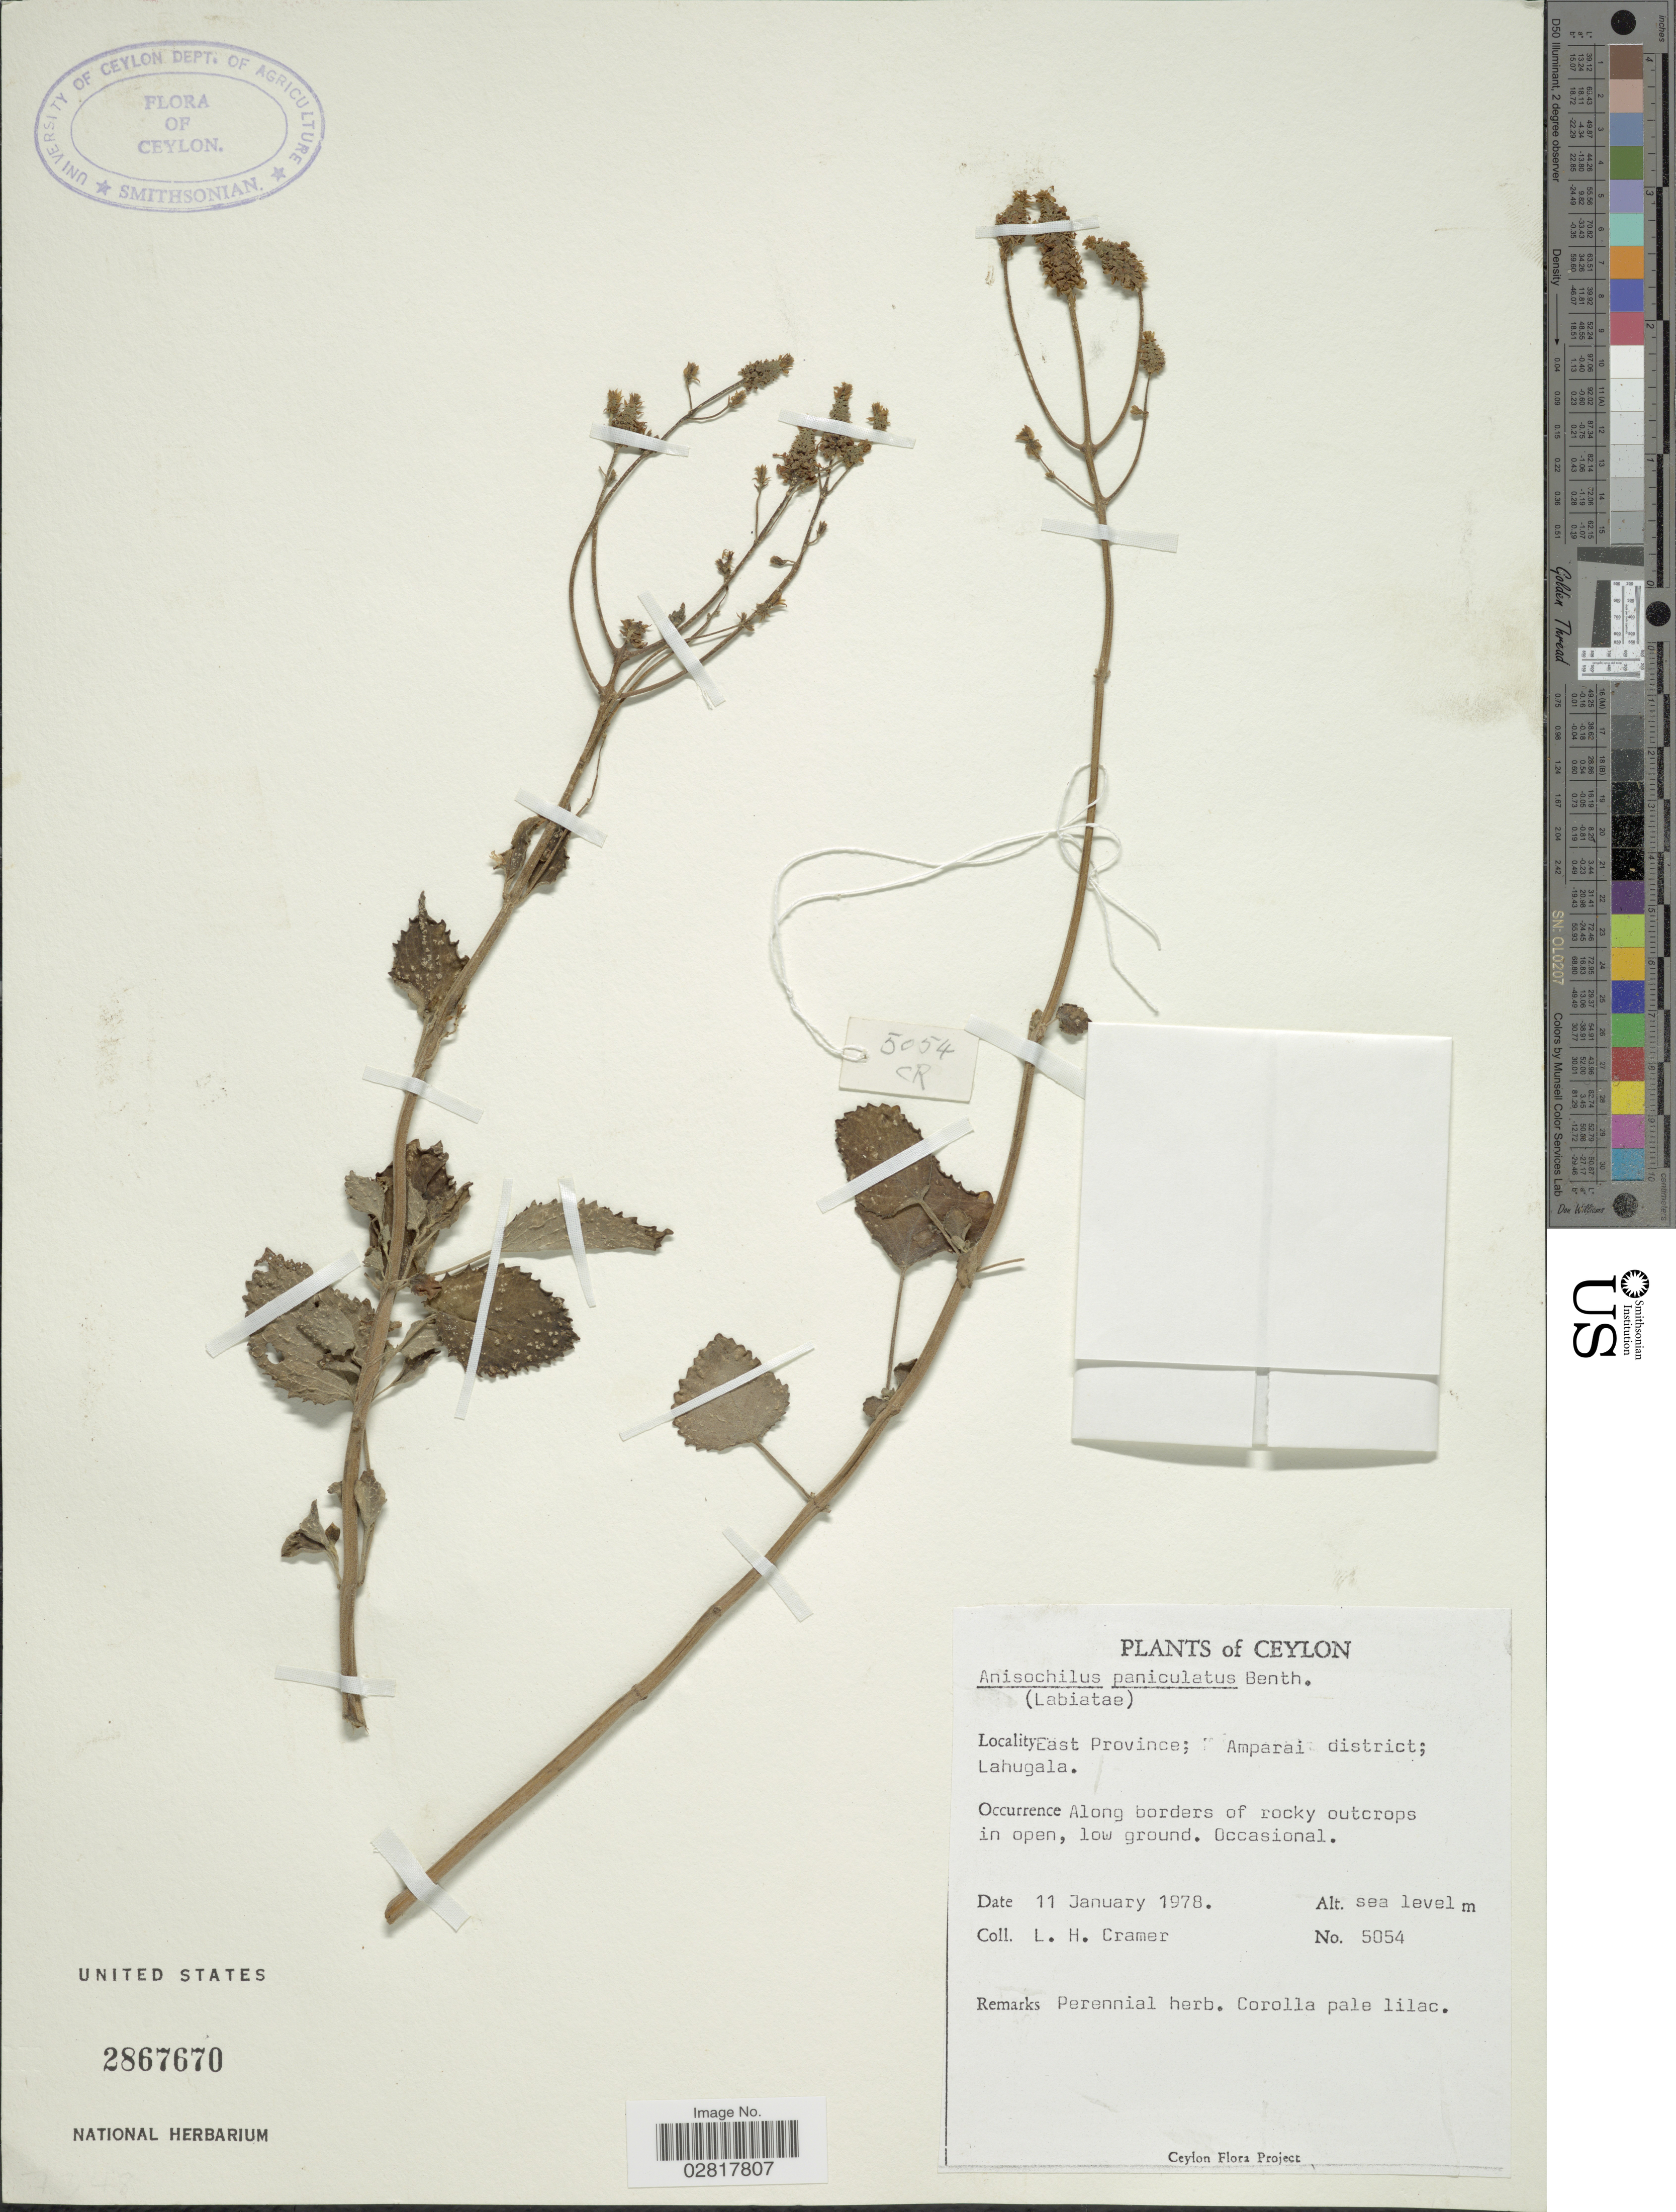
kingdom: Plantae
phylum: Tracheophyta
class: Magnoliopsida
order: Lamiales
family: Lamiaceae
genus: Anisochilus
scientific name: Anisochilus paniculatus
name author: Benth.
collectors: L. H. Cramer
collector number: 5054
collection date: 1978-01-11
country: Sri Lanka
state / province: Eastern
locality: Ceylon. East Province; Amparai district; Lahugala.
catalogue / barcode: US 2867670